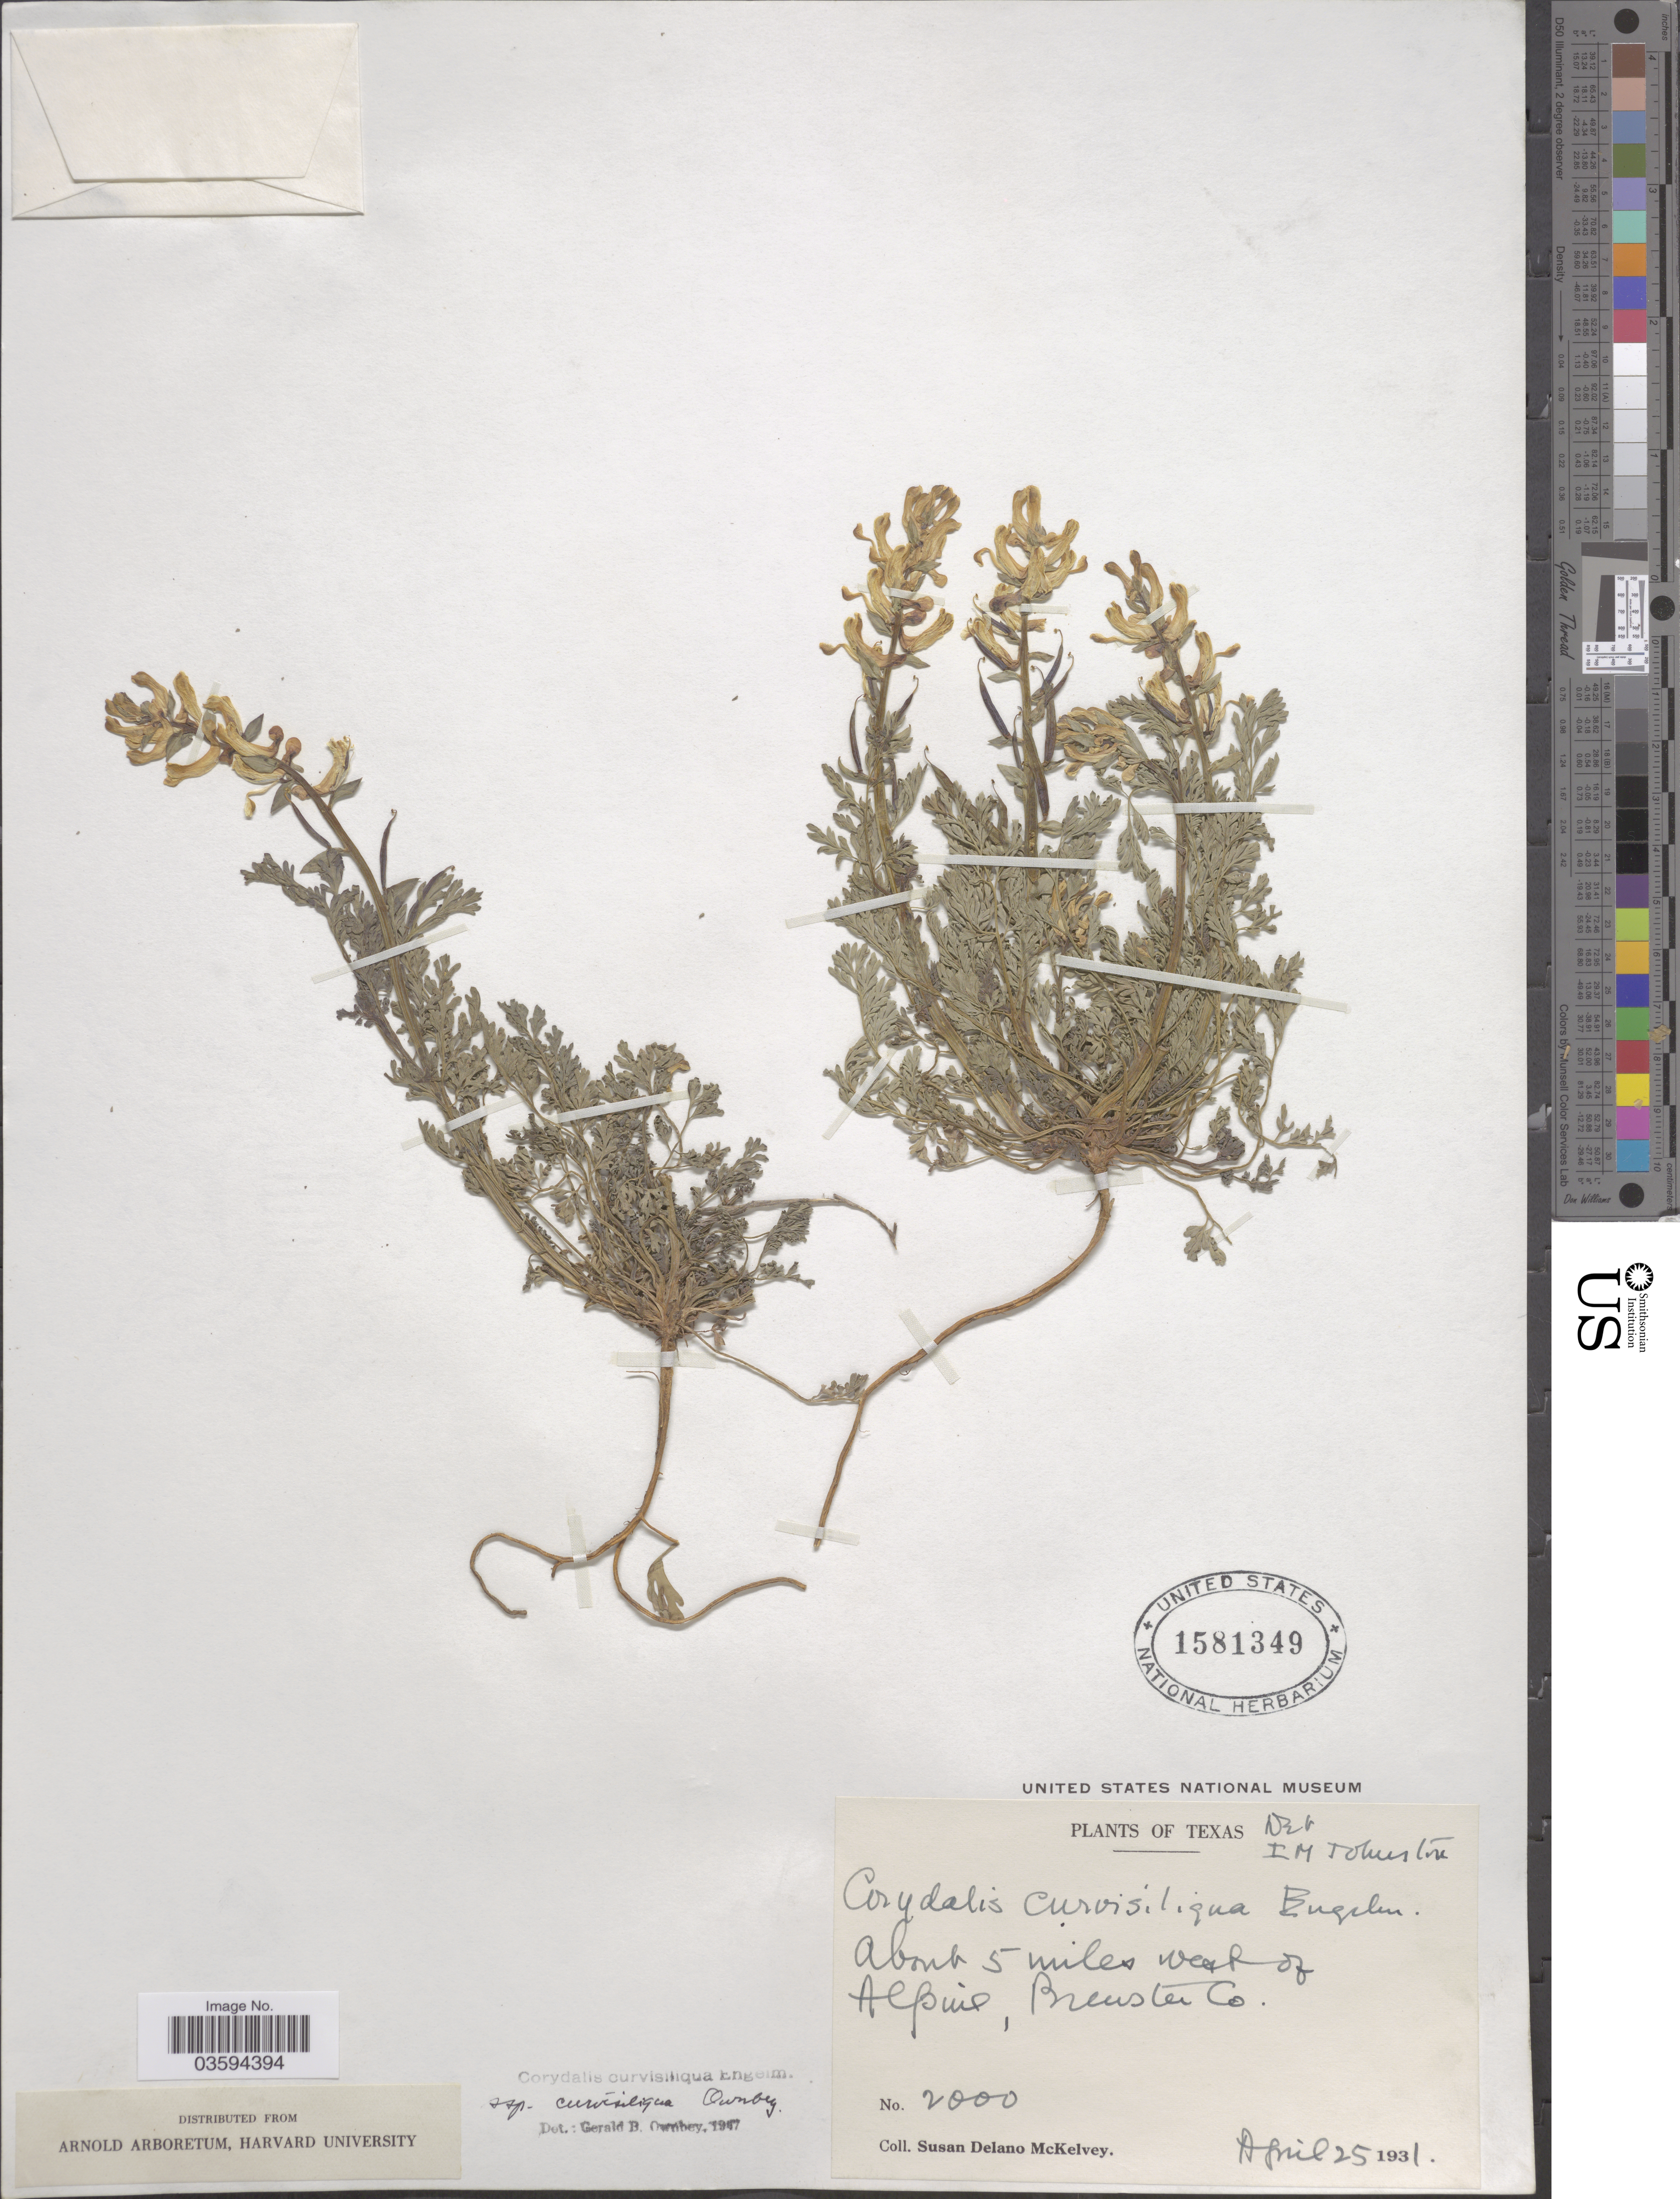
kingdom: Plantae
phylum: Tracheophyta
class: Magnoliopsida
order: Ranunculales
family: Papaveraceae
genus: Corydalis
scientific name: Corydalis curvisiliqua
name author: (A. Gray) Engelm. ex A. Gray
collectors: S. A. McKelvey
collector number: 2000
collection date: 1931-04-25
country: United States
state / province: Texas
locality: About 5 miles west of Alpine, Brewster Co.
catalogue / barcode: US 1581349